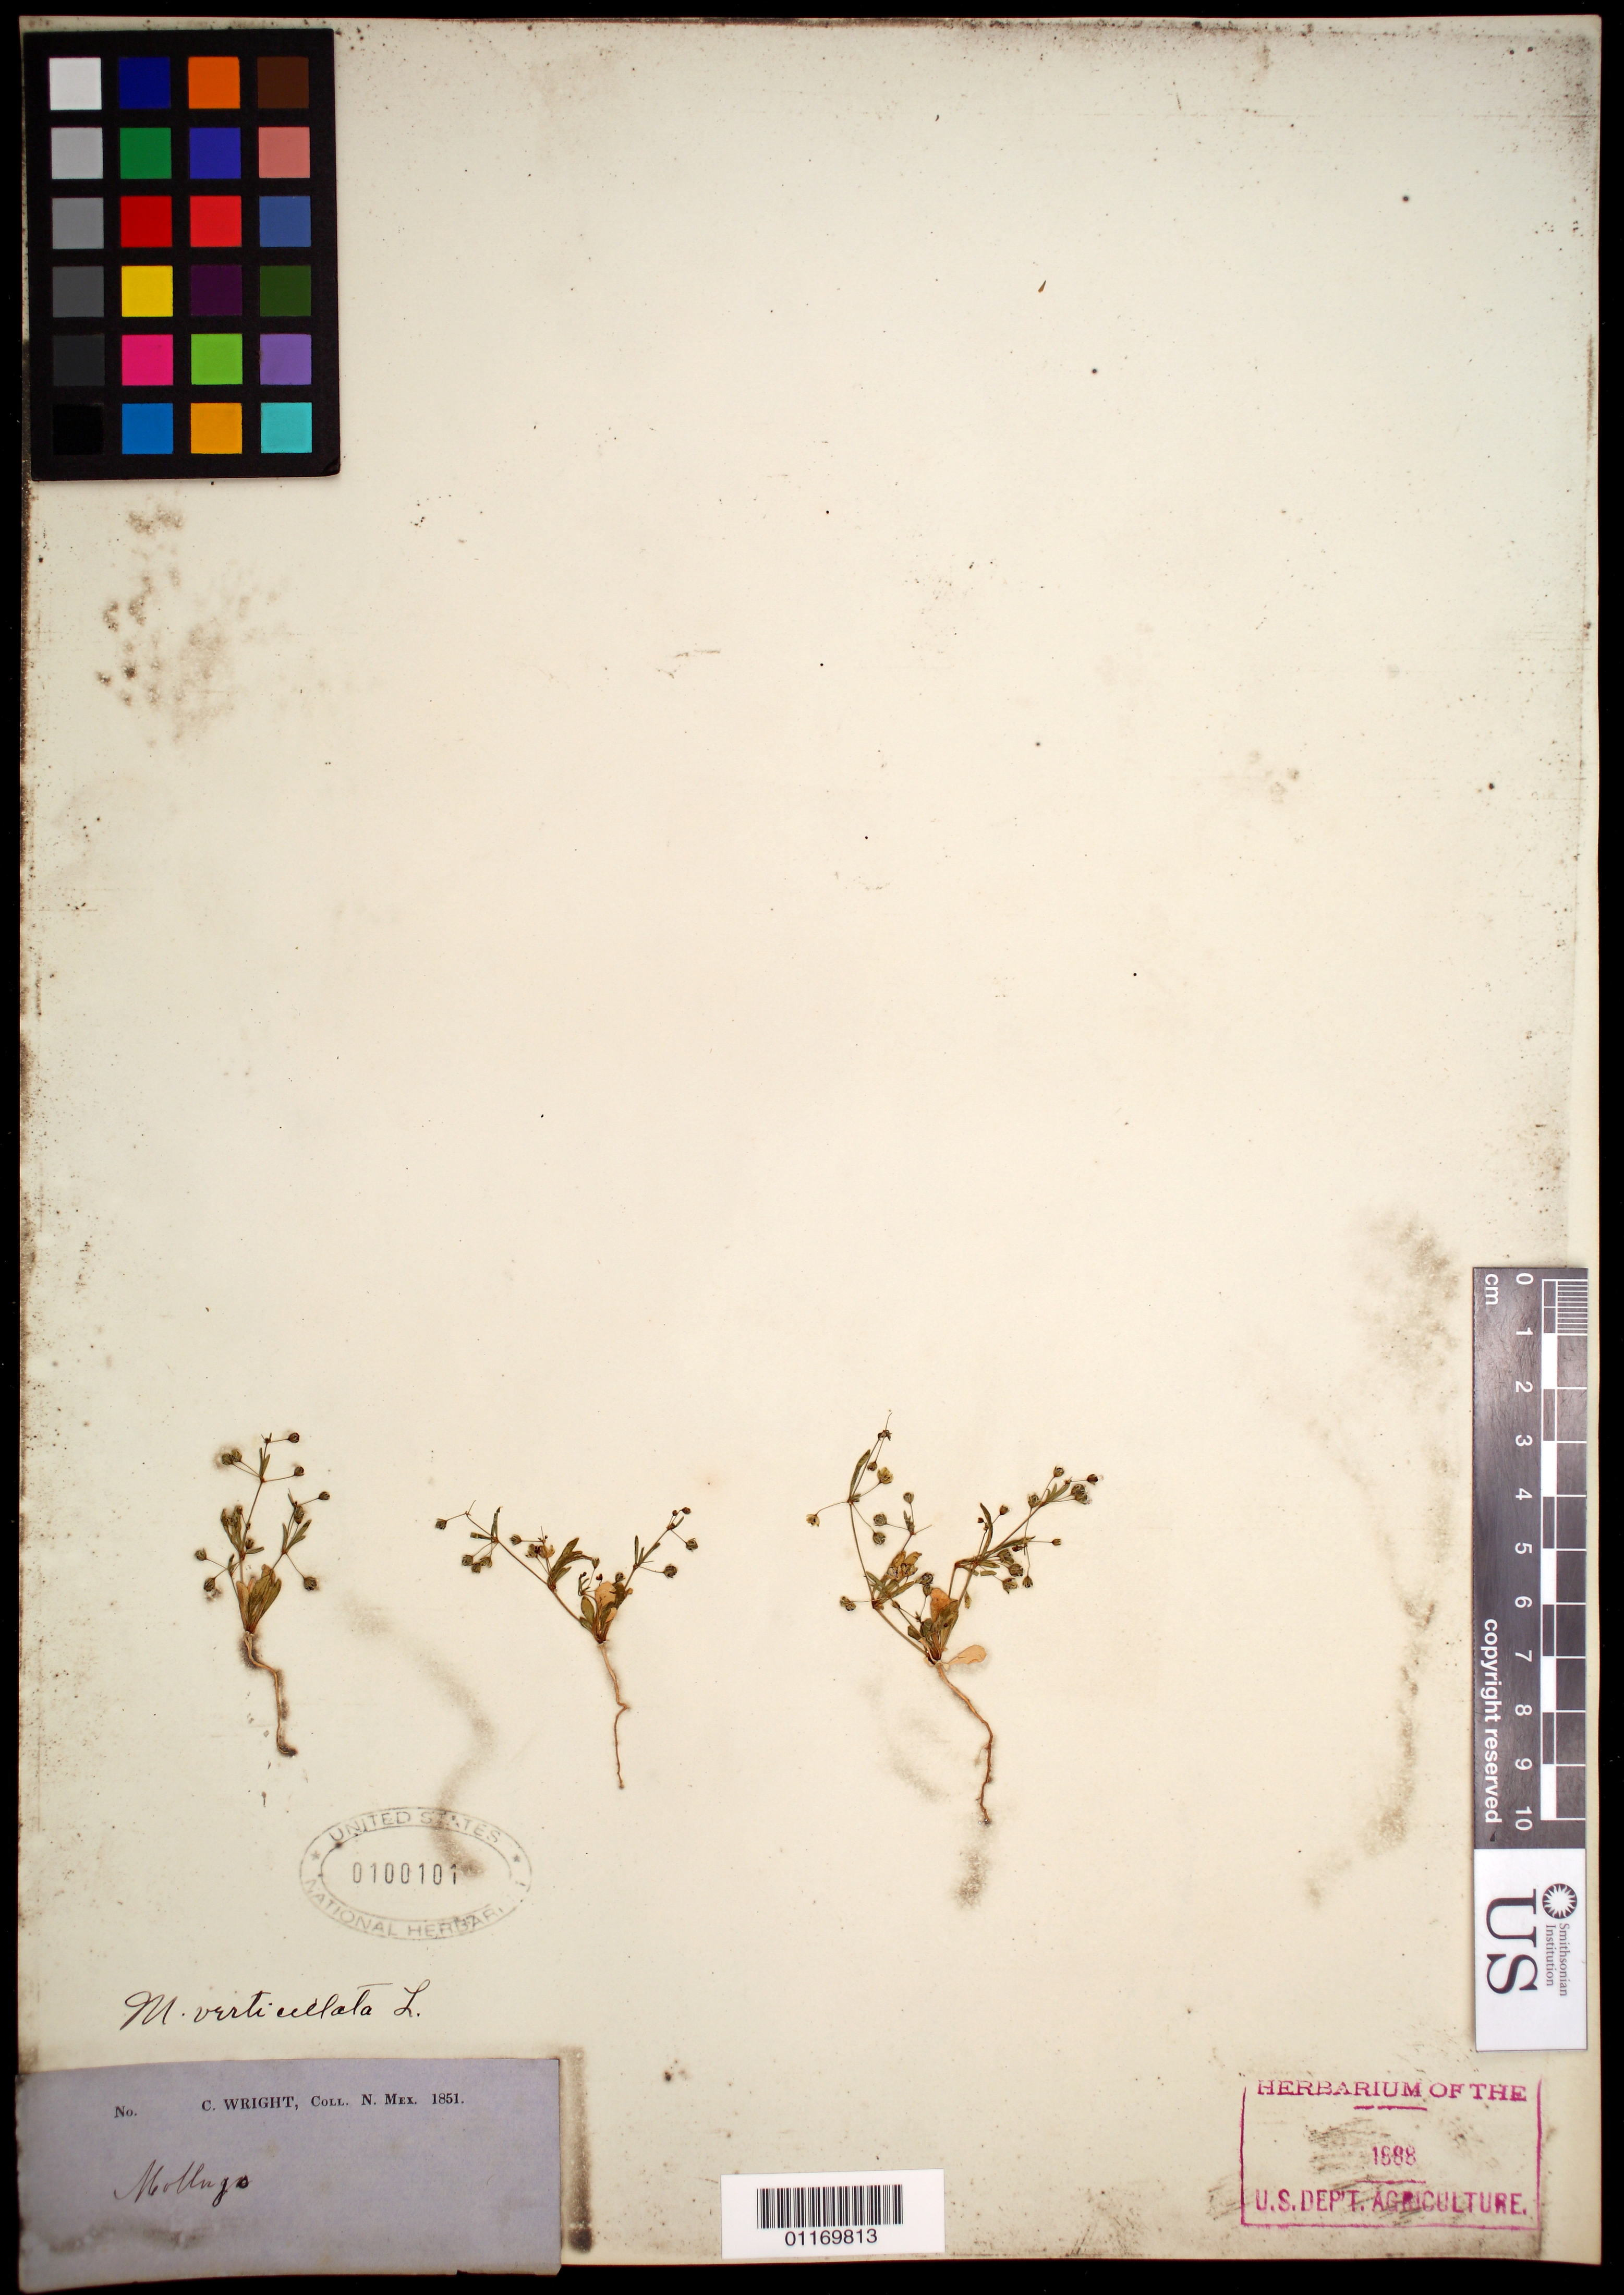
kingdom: Plantae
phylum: Tracheophyta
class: Magnoliopsida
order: Caryophyllales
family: Molluginaceae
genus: Mollugo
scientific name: Mollugo verticillata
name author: L.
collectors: C. Wright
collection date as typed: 1851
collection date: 1851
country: United States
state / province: New Mexico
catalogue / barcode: US 100101